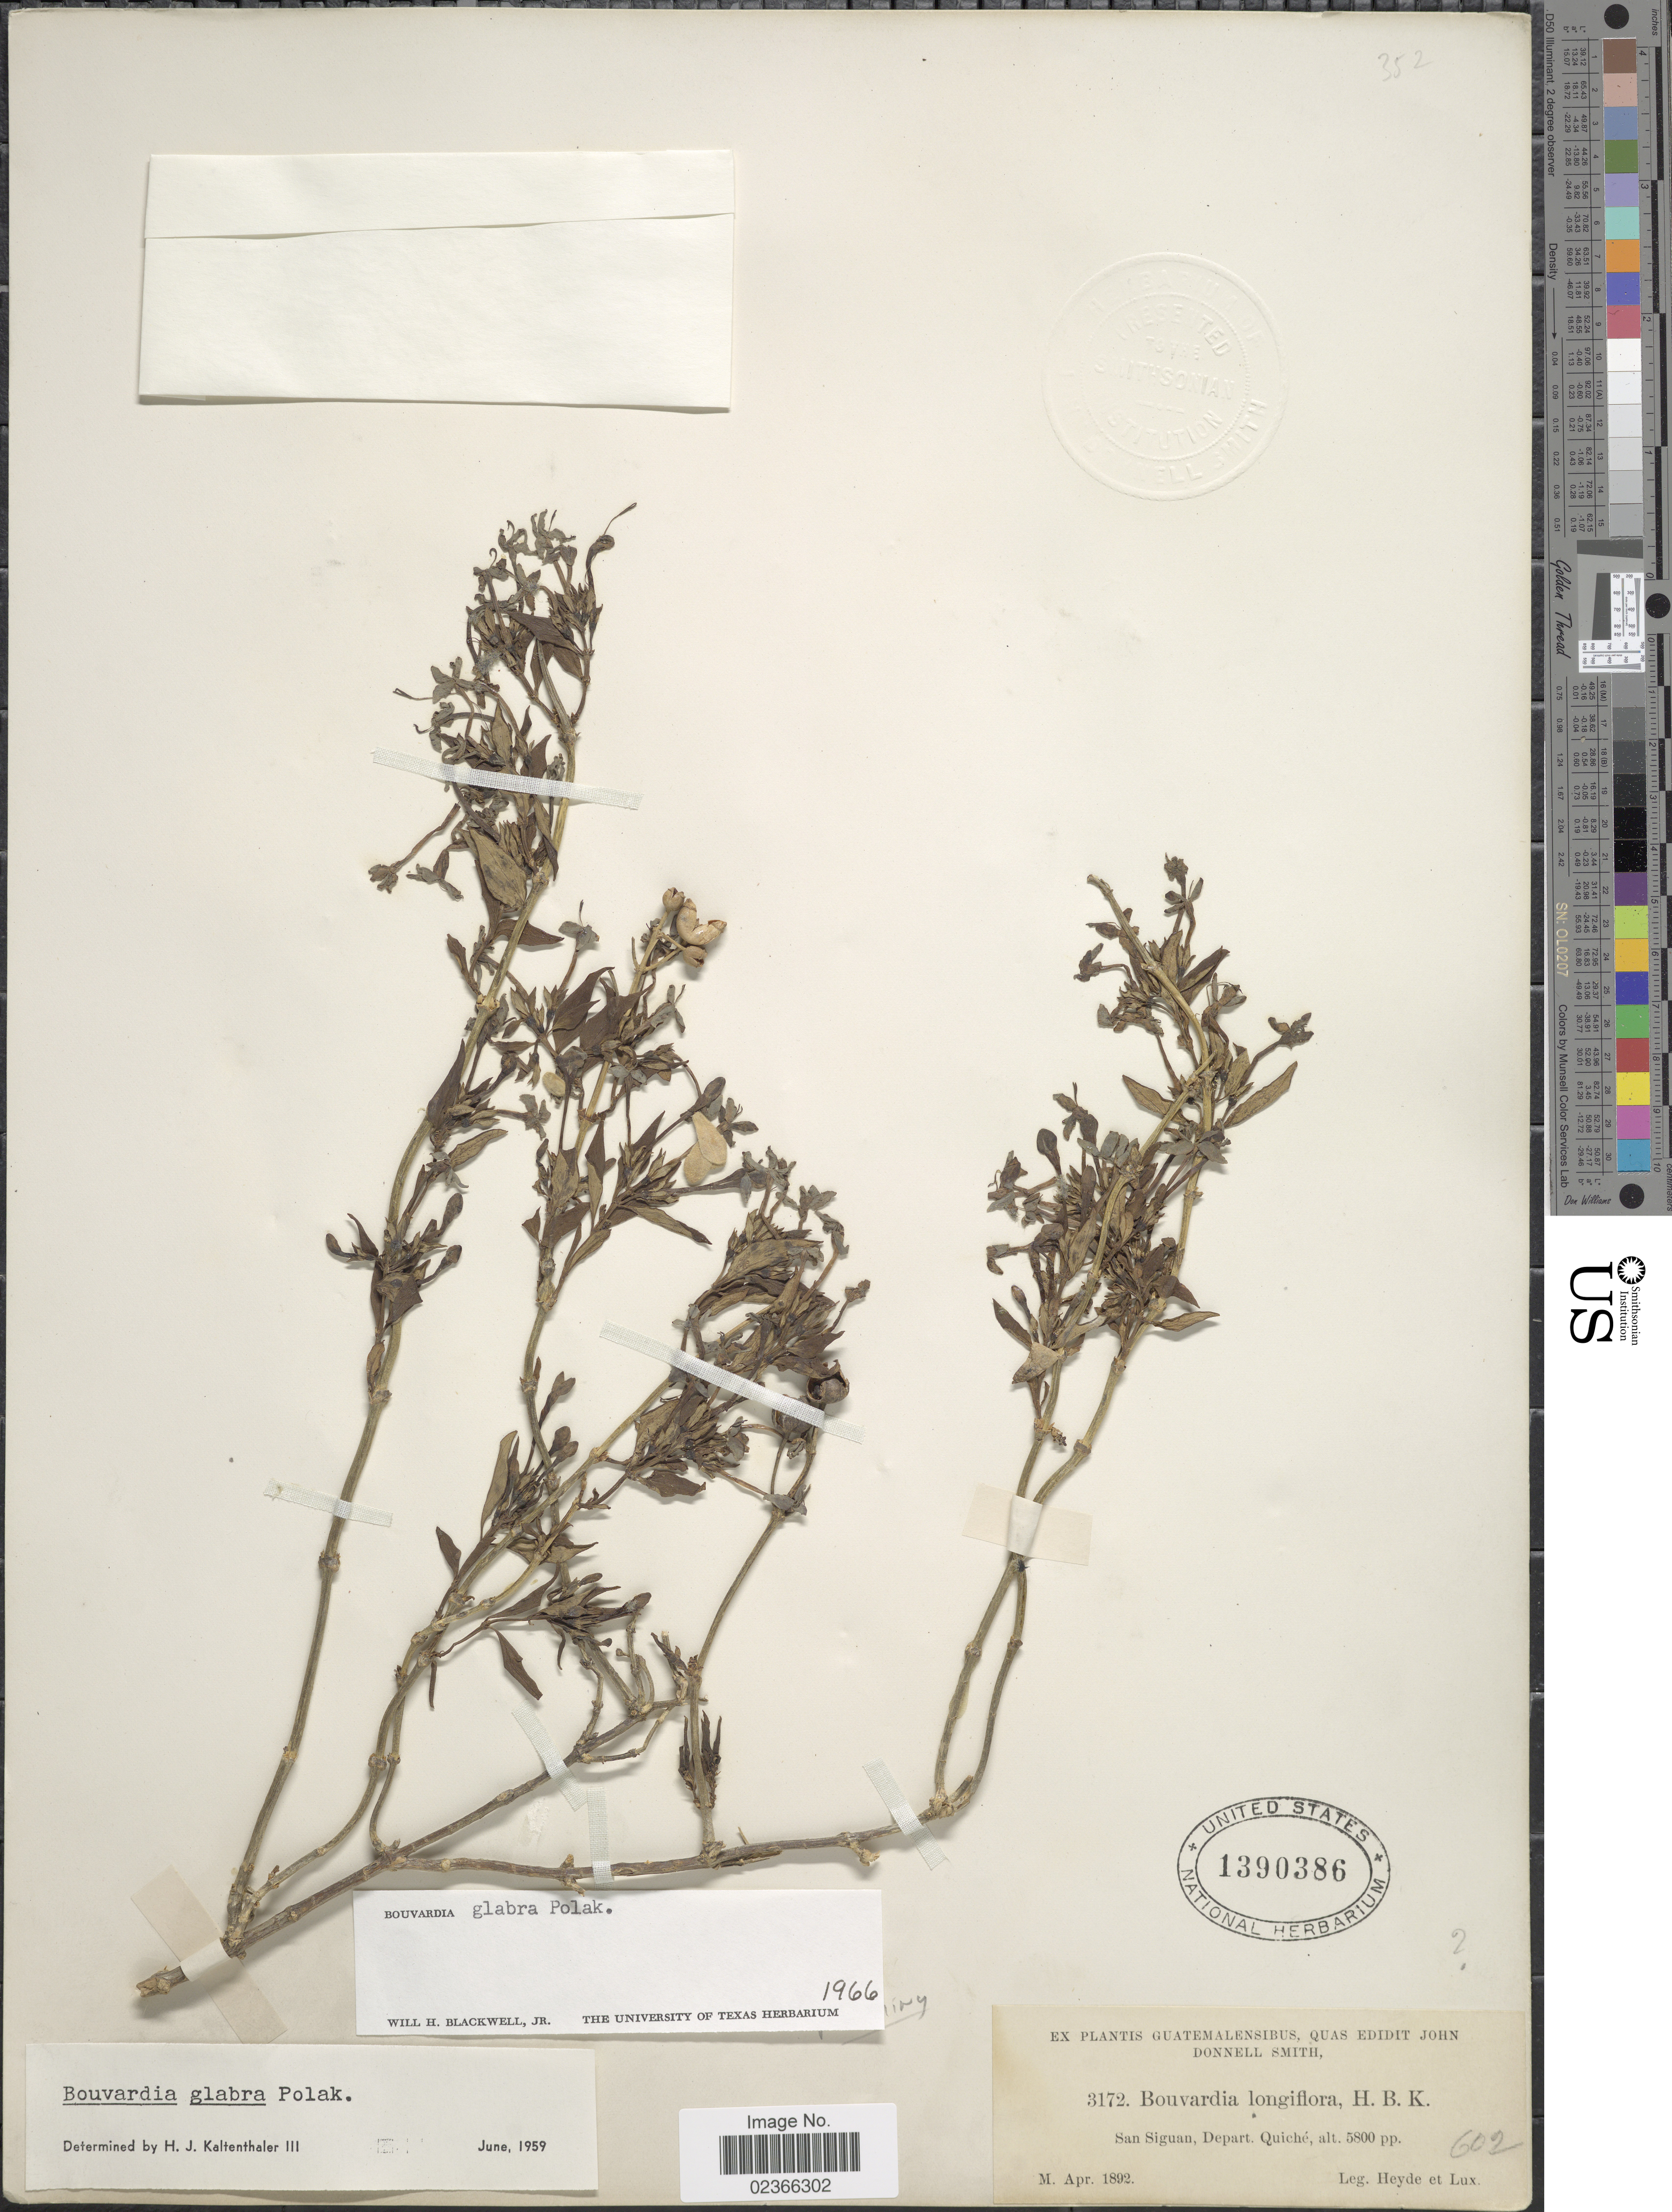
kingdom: Plantae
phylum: Tracheophyta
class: Magnoliopsida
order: Gentianales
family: Rubiaceae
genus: Bouvardia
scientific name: Bouvardia glabra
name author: Polák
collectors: Heyde & Lux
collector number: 3172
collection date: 1892-04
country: Guatemala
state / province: El Quiché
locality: San Siguan, Depart. Quiche.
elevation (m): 1768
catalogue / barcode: US 1390386